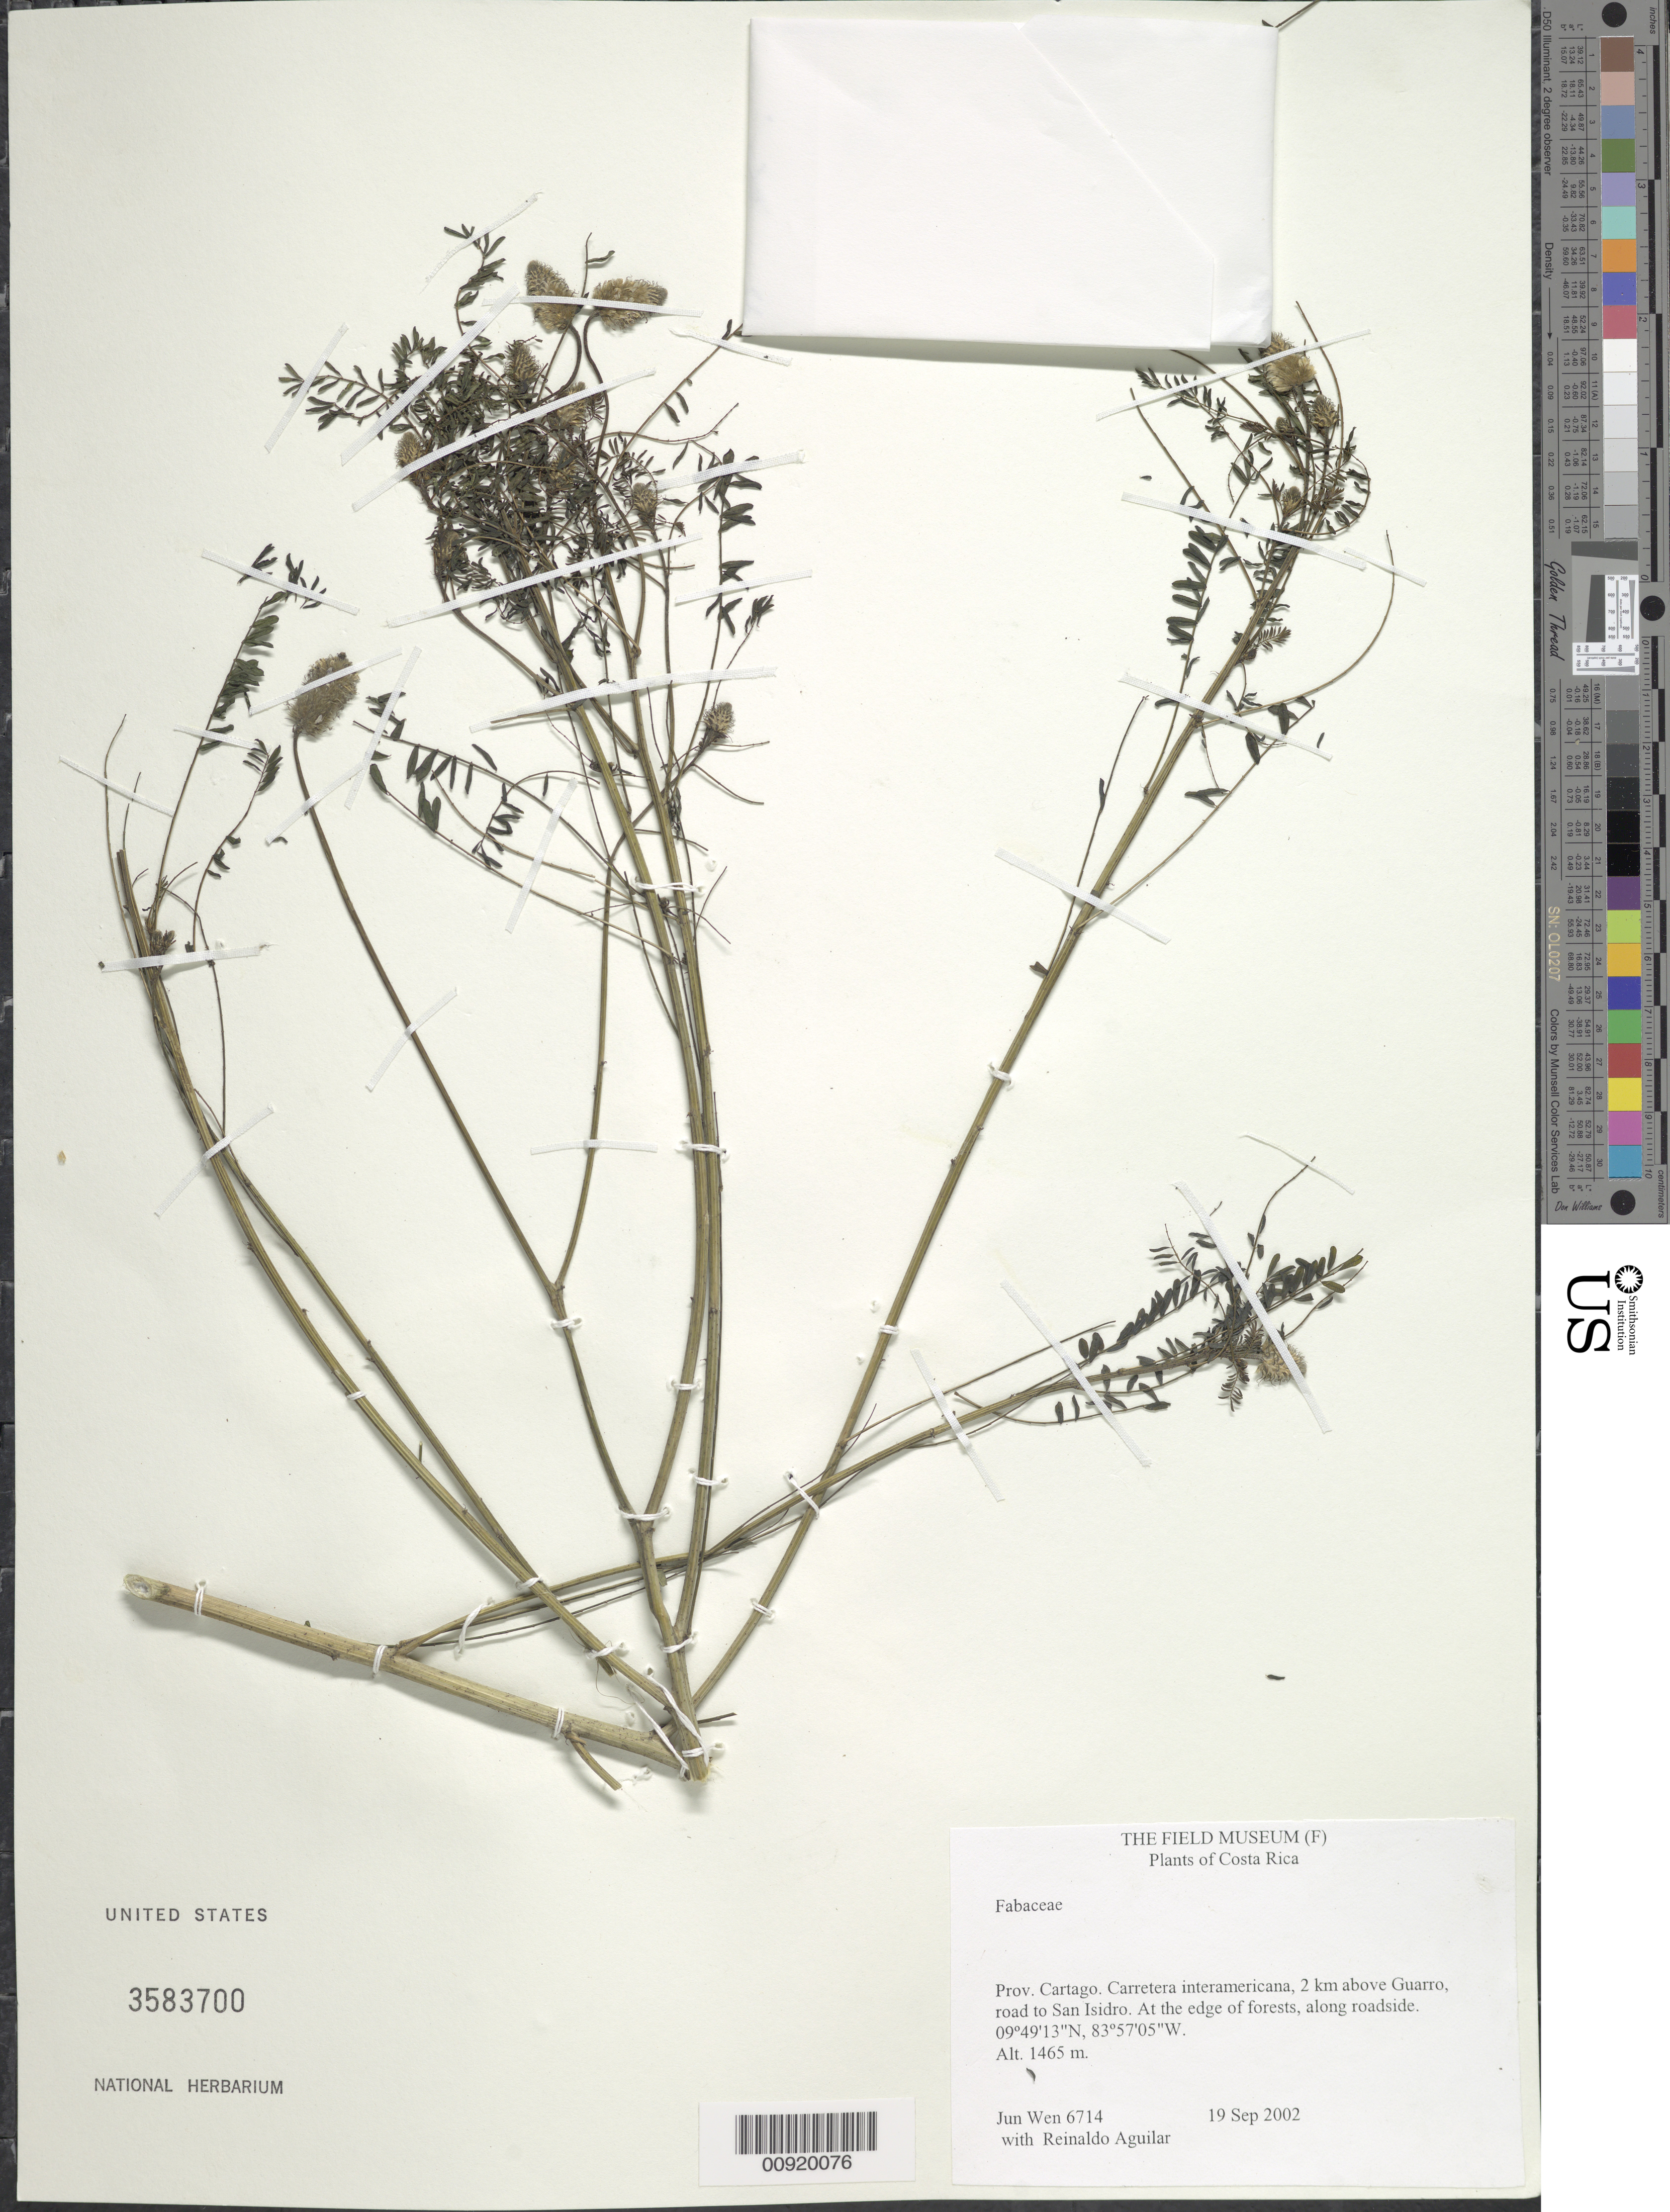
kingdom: Plantae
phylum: Tracheophyta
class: Magnoliopsida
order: Fabales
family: Fabaceae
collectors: J. Wen & R. Aguilar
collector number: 6714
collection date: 2002-09-19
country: Costa Rica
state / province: Cartago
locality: Carretera interamericana, 2 km above Guarro, road to San Isidro.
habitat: At the edge of forests, along roadside.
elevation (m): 1465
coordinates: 09 49 13 N, 83 57 05 W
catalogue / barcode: US 3573700